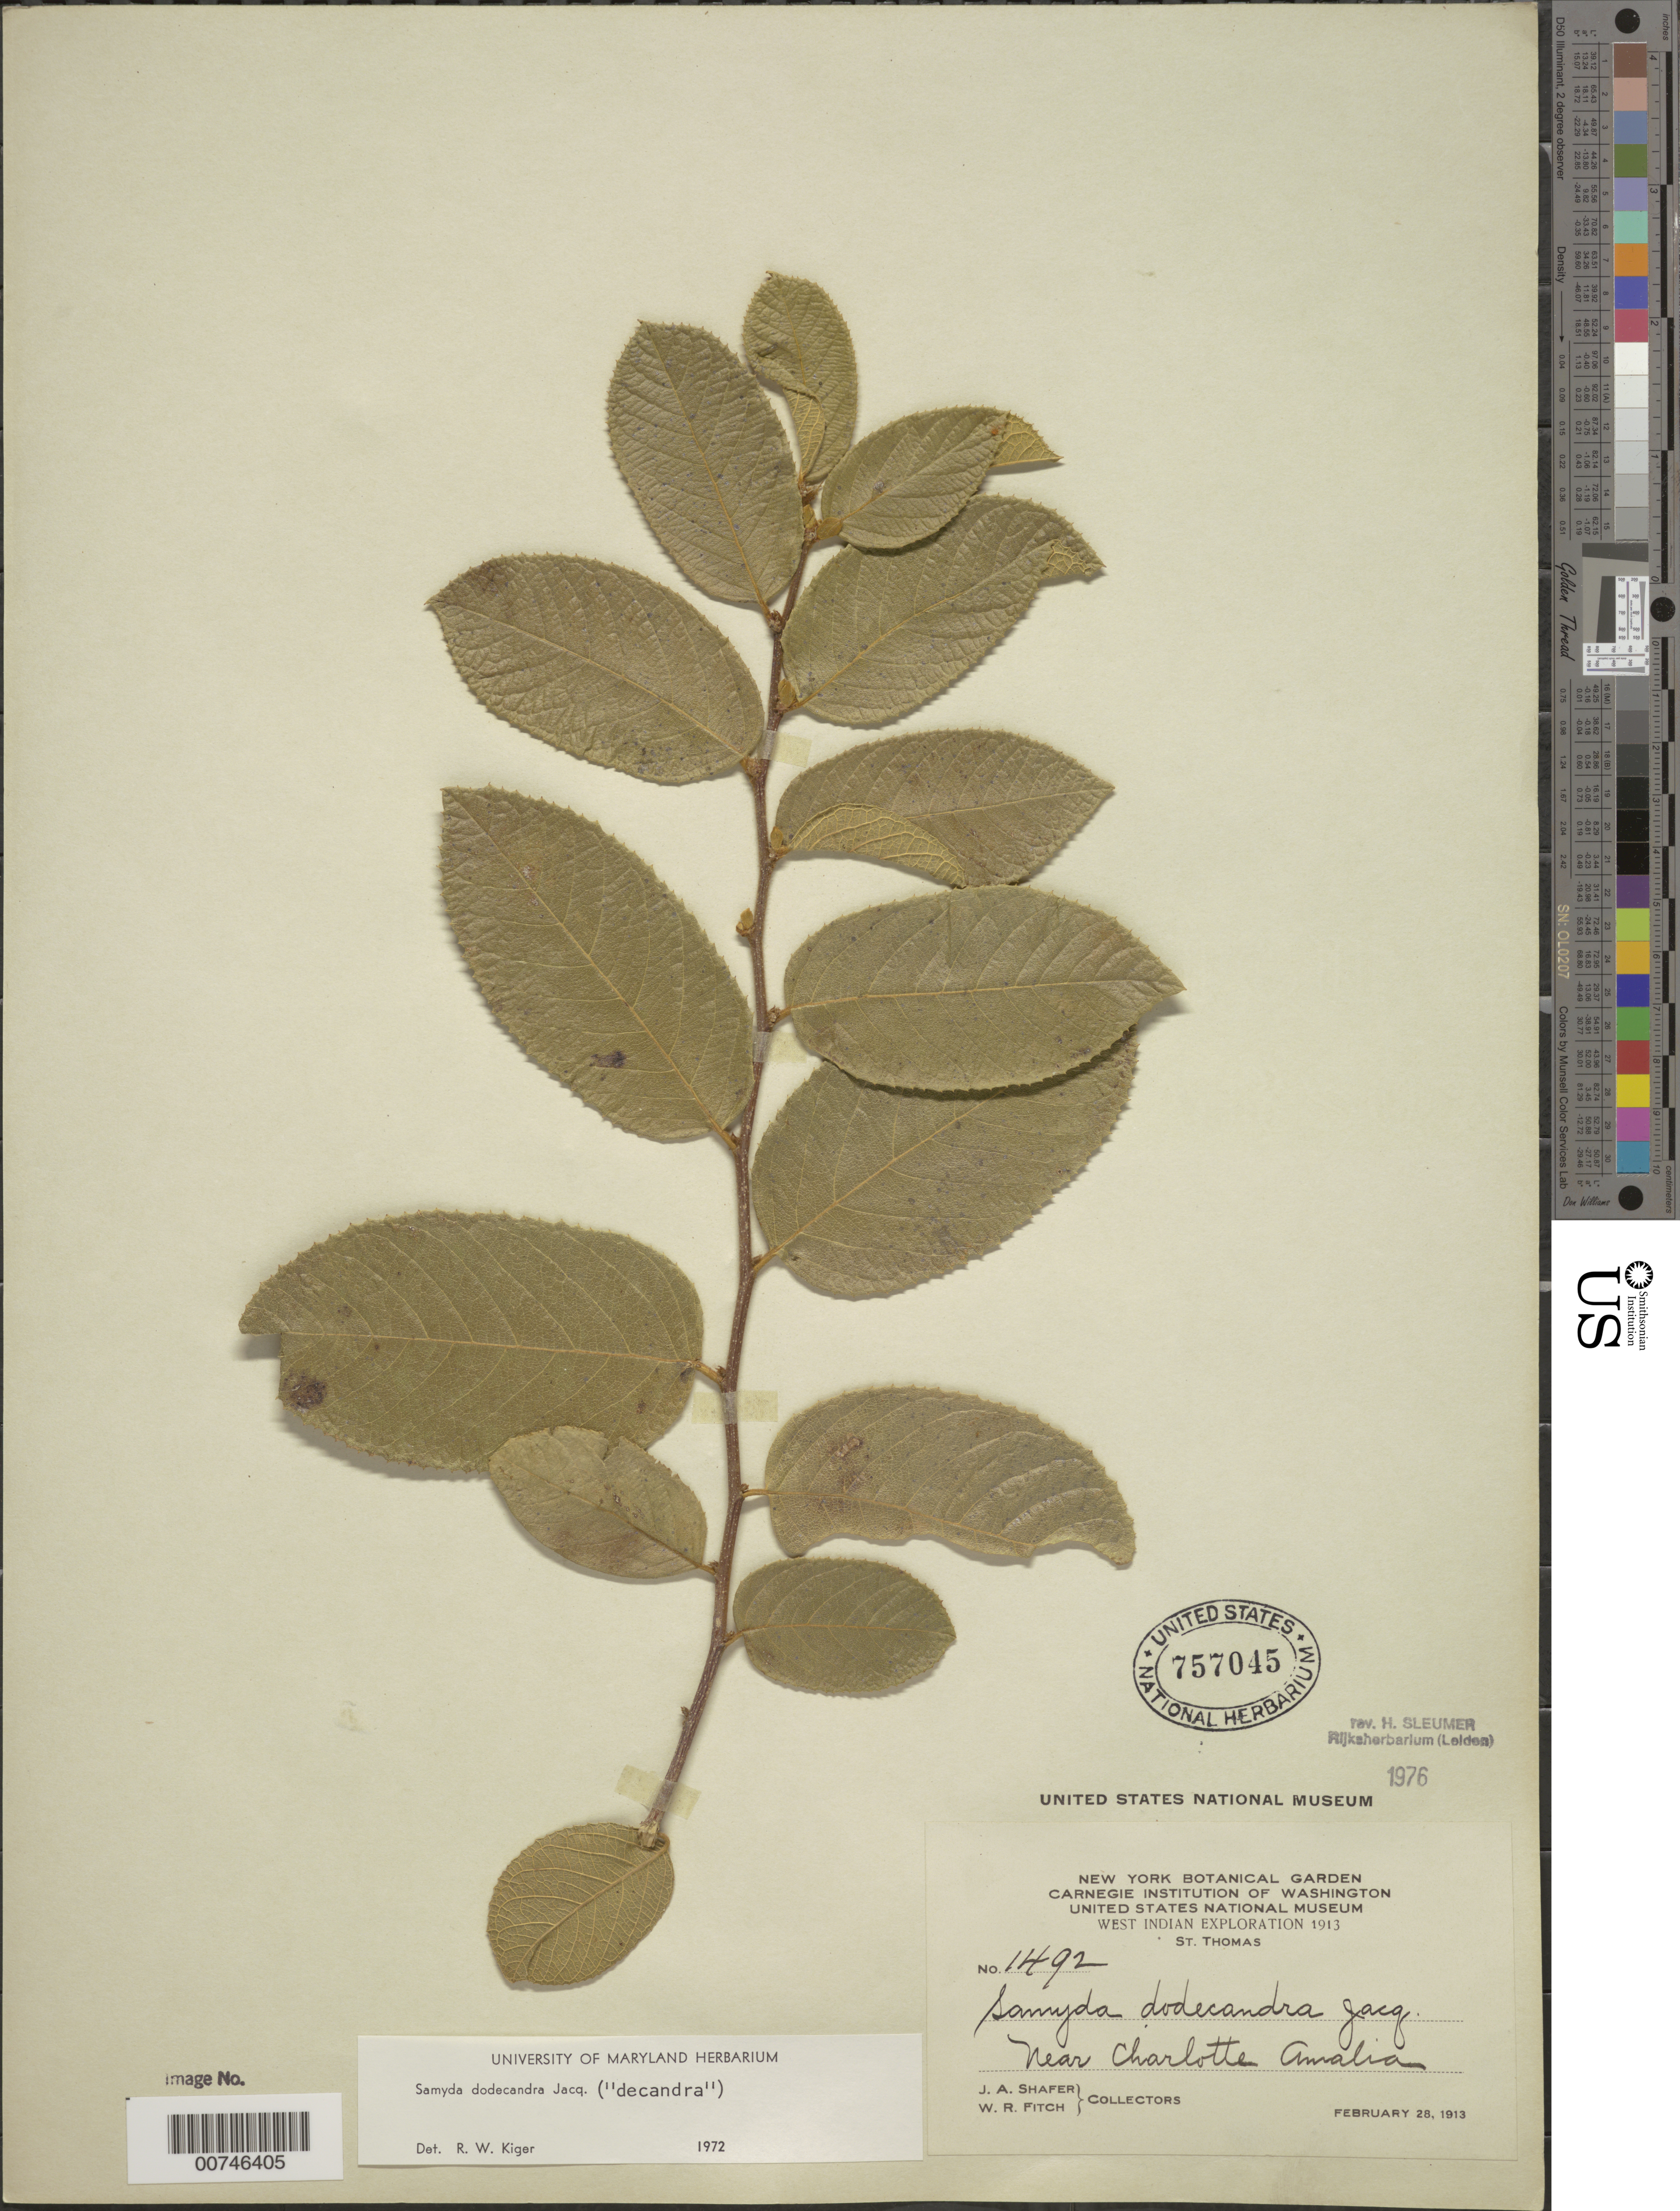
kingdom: Plantae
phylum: Tracheophyta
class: Magnoliopsida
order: Malpighiales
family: Salicaceae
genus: Casearia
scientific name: Casearia dodecandra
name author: (Jacq.) T. Samar. & M.H. Alford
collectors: J. A. Shafer & W. R. Fitch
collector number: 1492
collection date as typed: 28 Feb 1913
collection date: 1913-02-28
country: U.S. Virgin Islands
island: St. Thomas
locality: near Charlotte Amalia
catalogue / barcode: US 757045